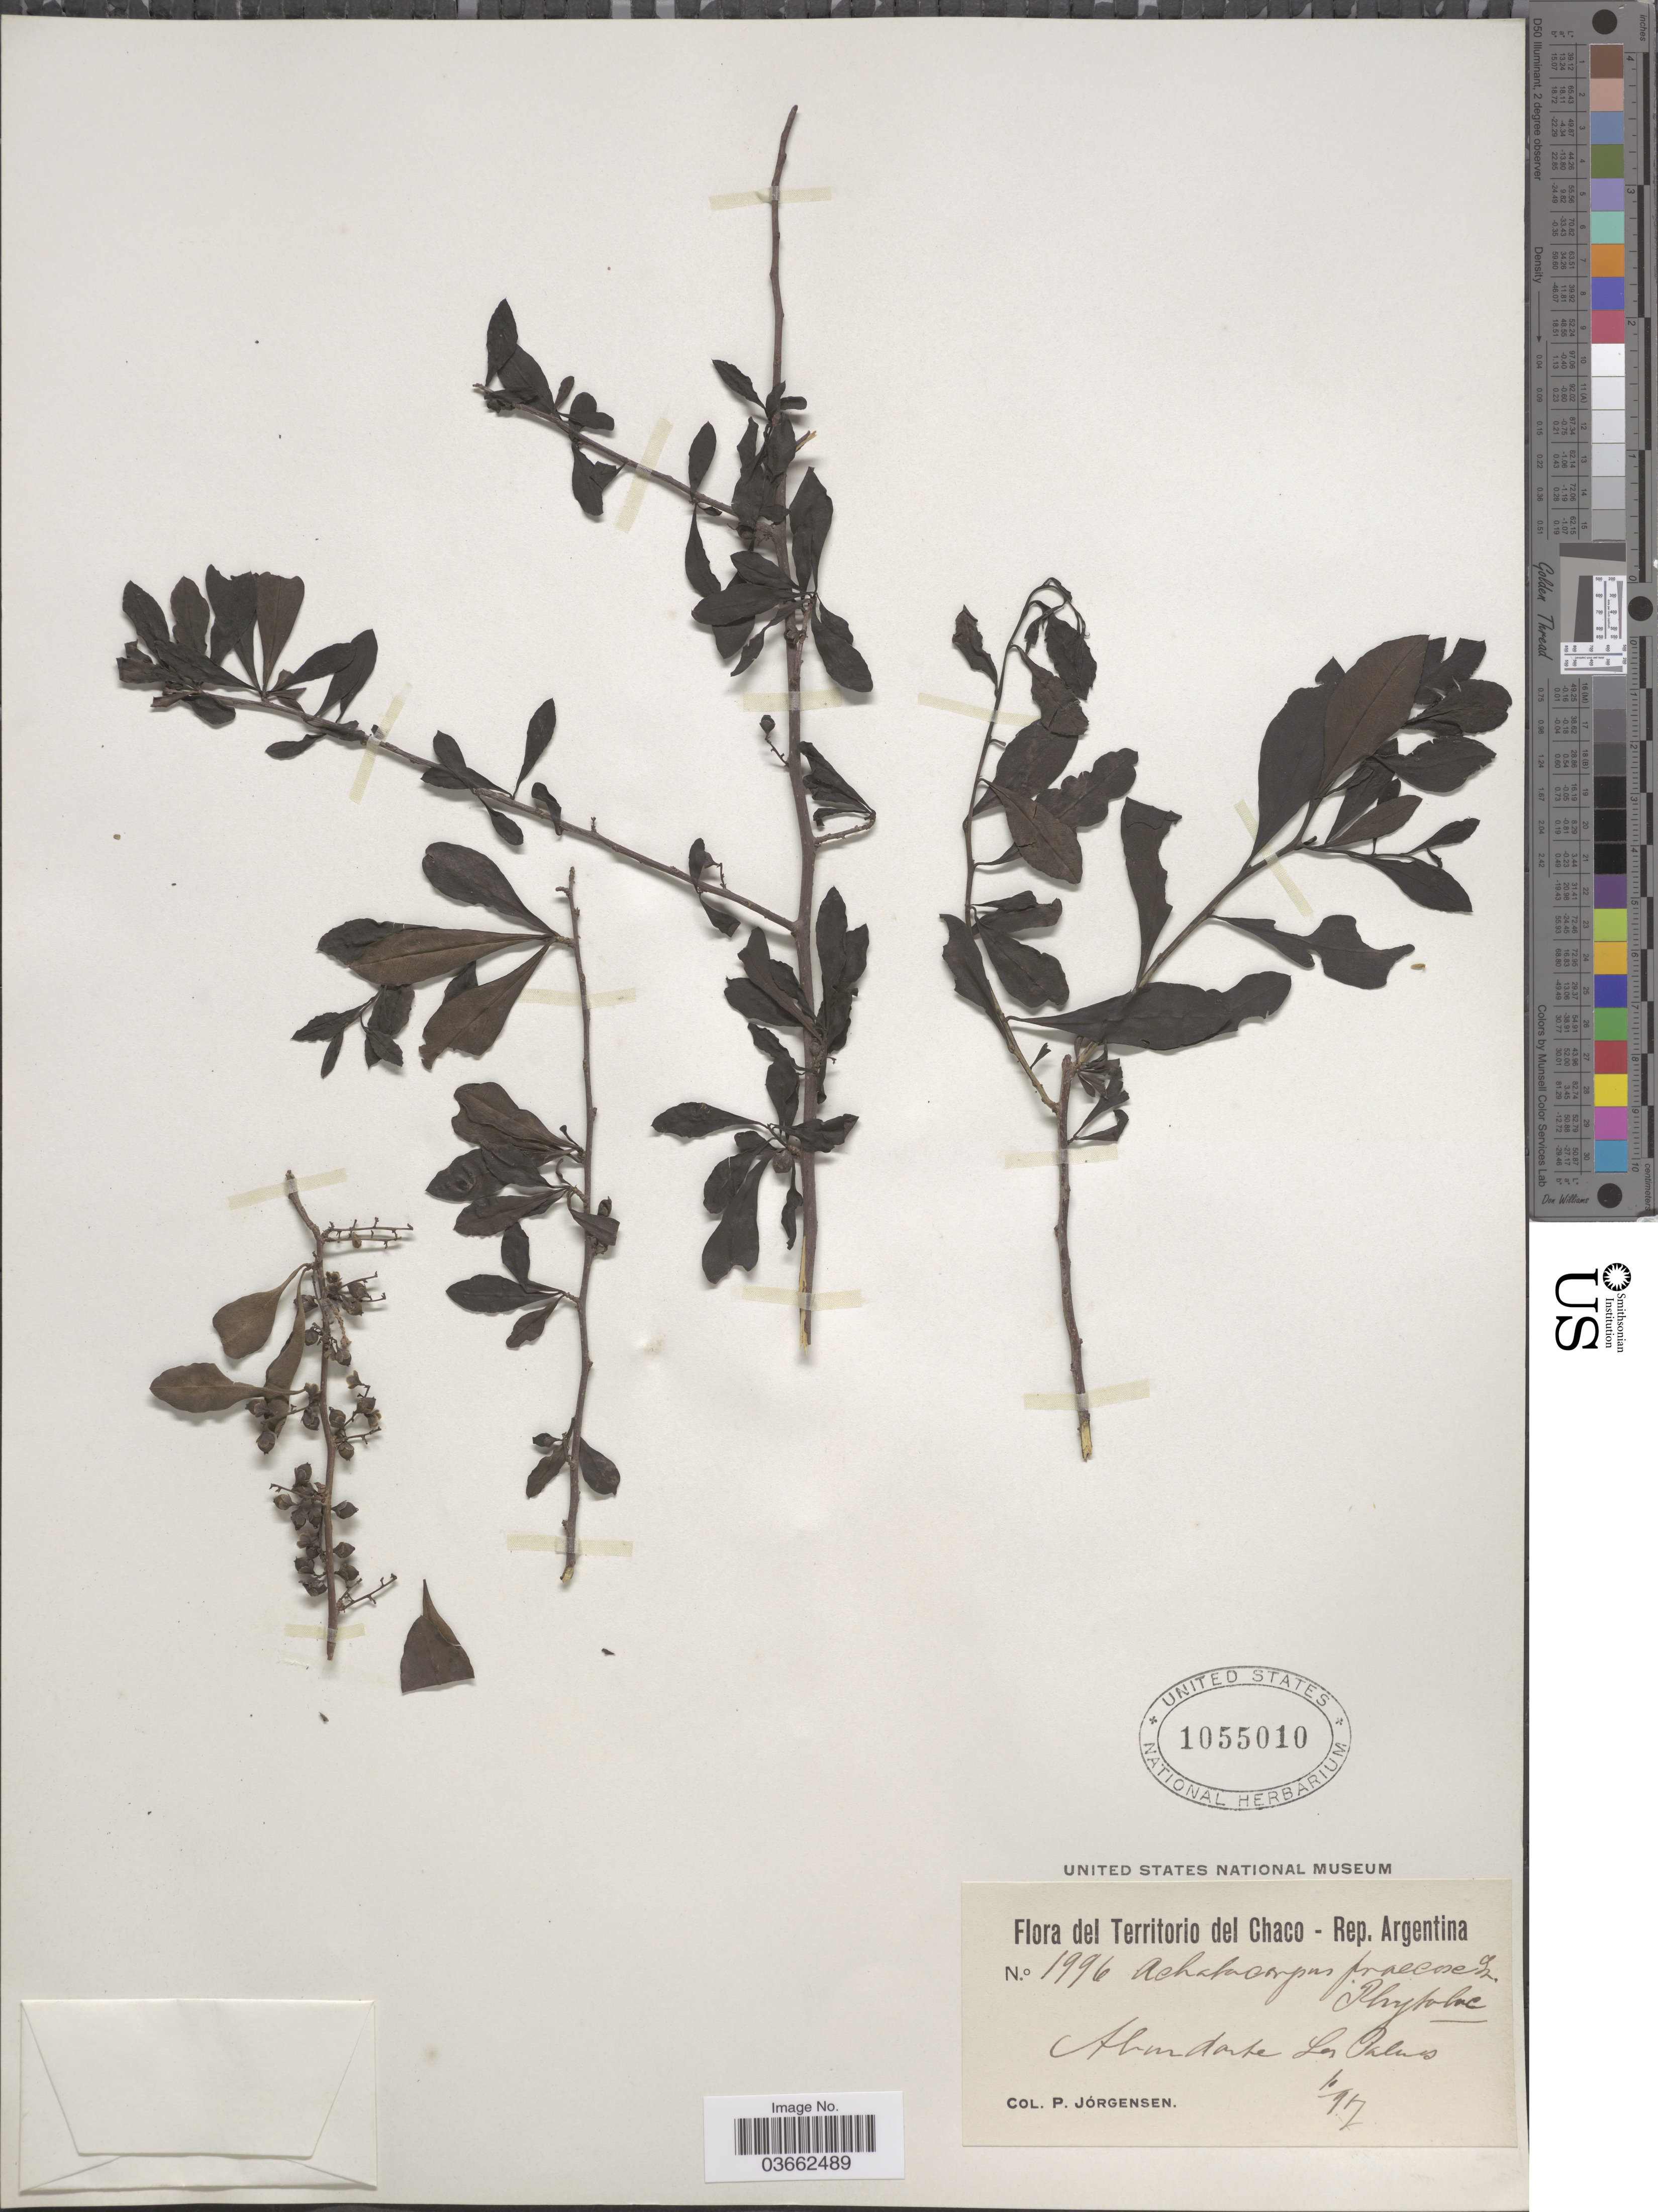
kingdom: Plantae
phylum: Tracheophyta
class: Magnoliopsida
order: Caryophyllales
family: Achatocarpaceae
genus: Achatocarpus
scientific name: Achatocarpus praecox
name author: Griseb.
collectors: P. Jörgensen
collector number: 1996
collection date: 1917-10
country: Argentina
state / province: Chaco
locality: Abundante Las Palmas.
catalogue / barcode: US 1055010